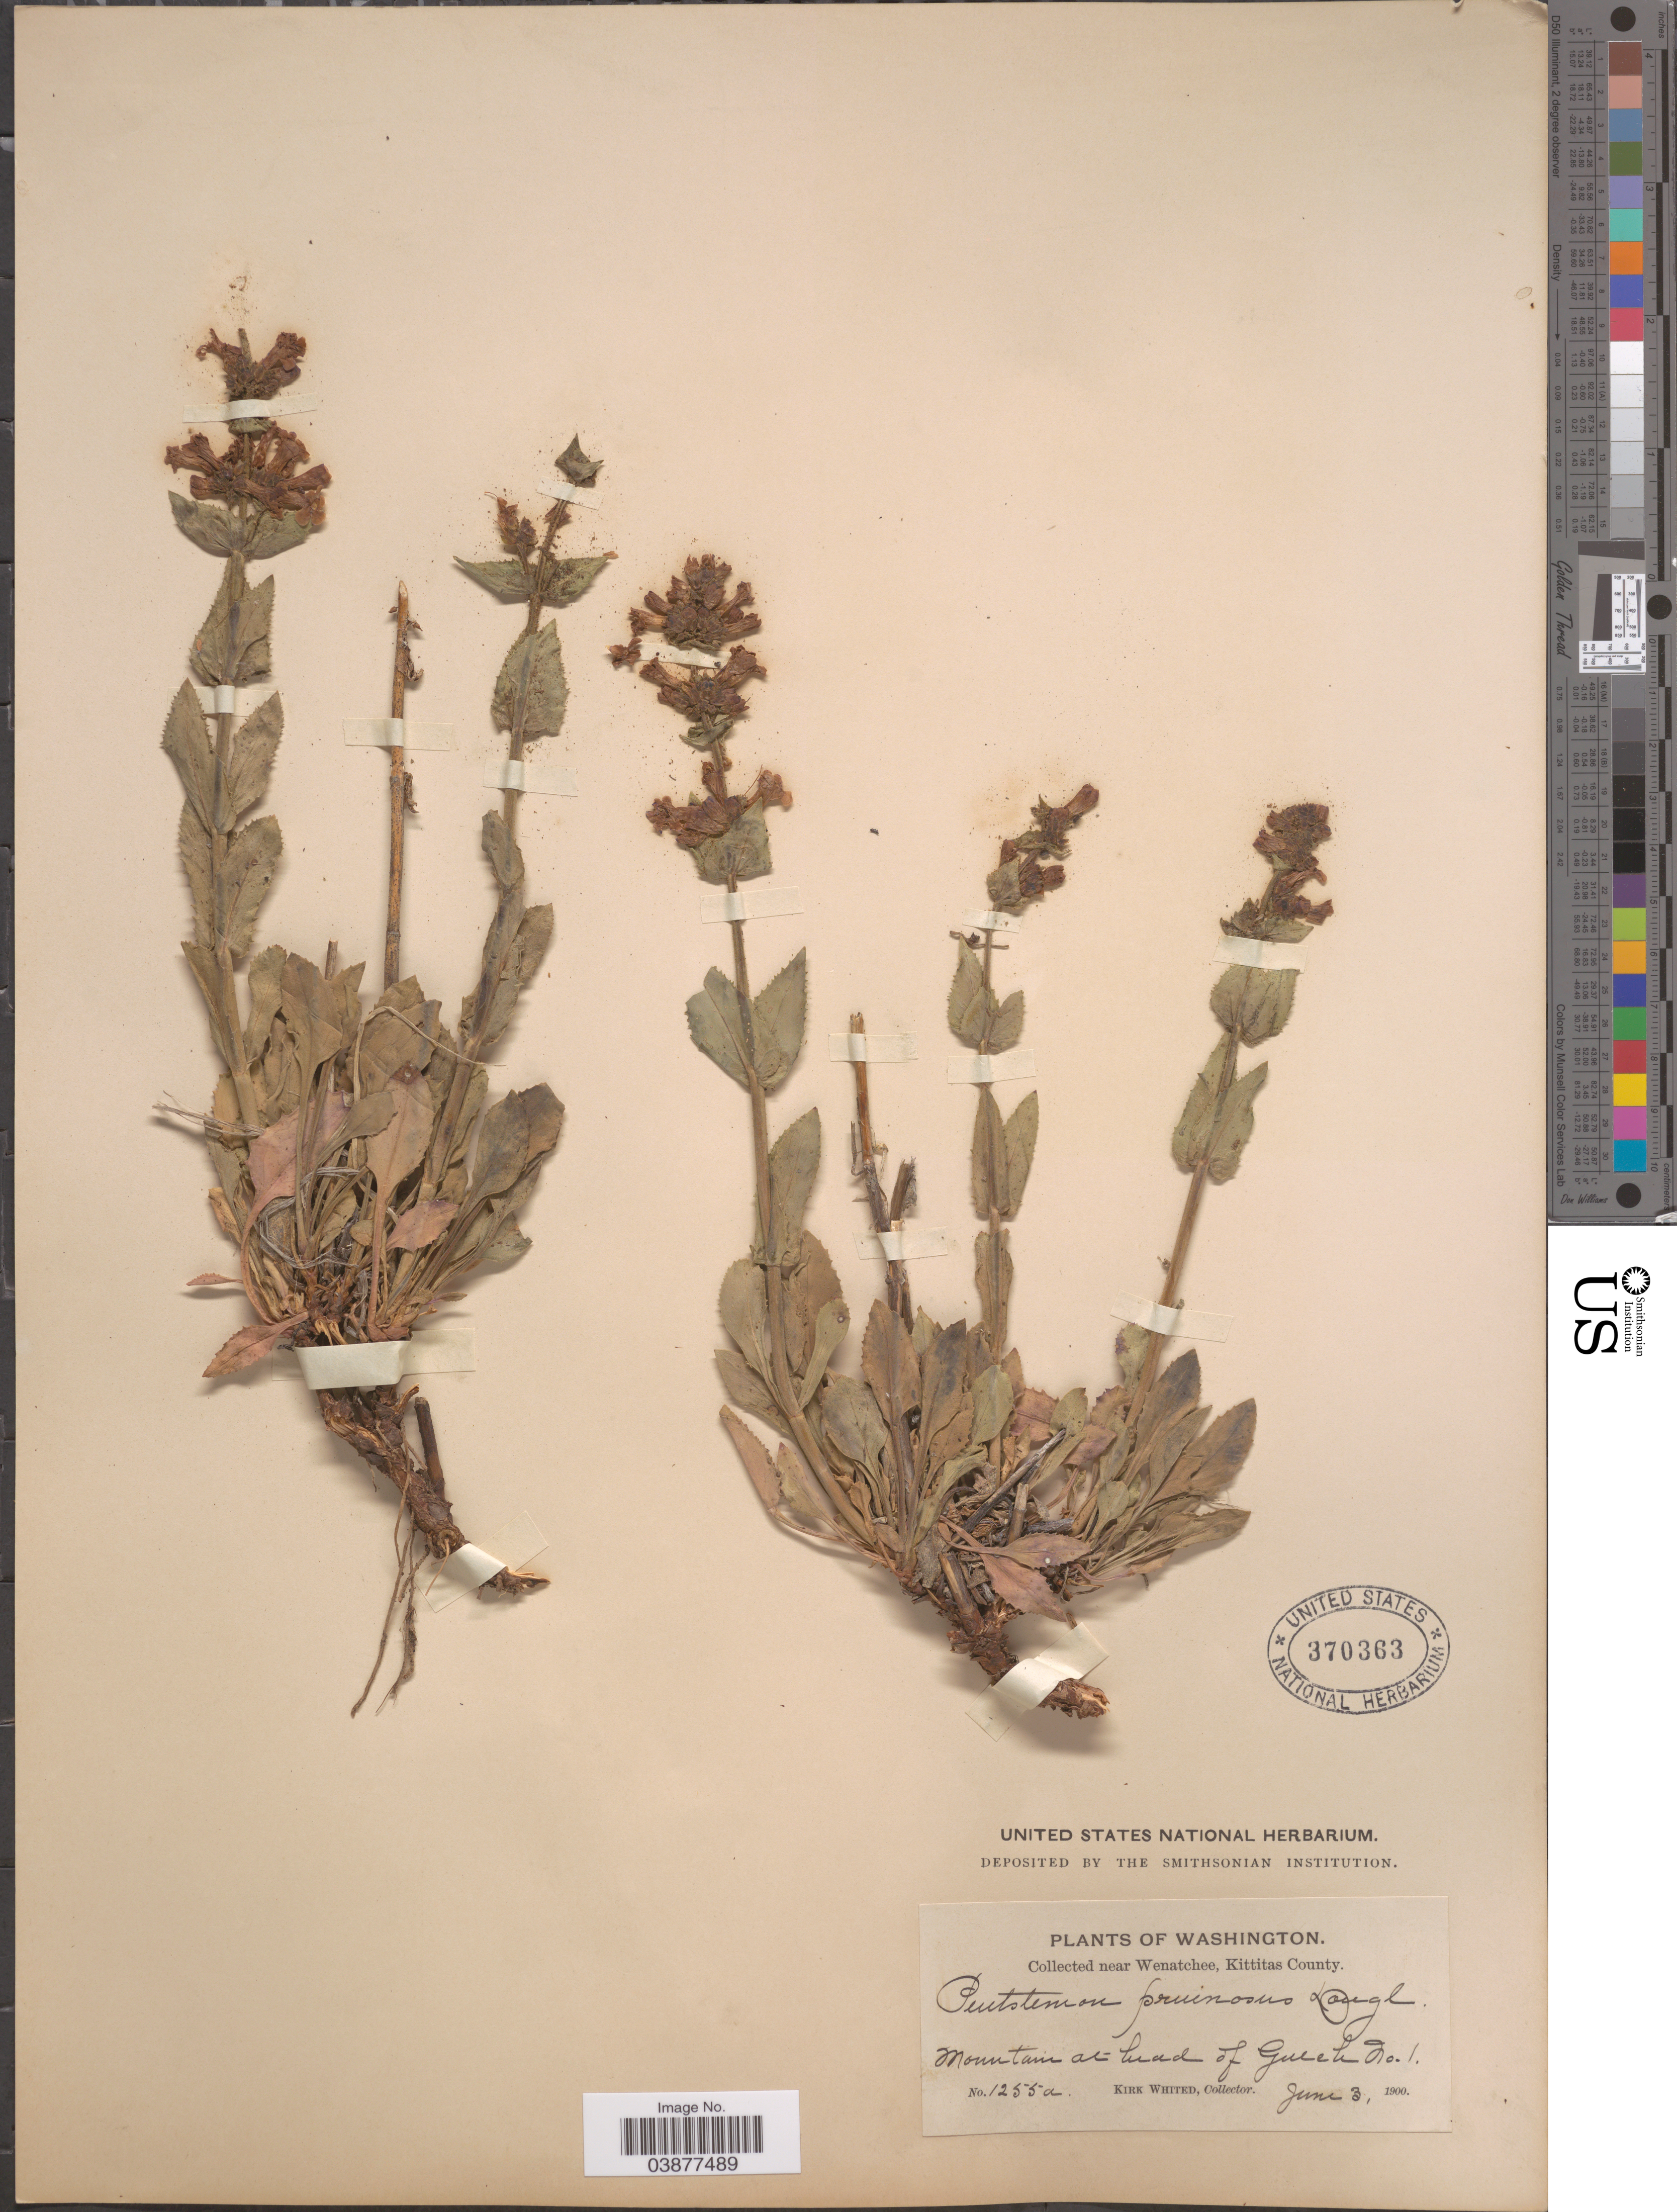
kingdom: Plantae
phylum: Tracheophyta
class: Magnoliopsida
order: Lamiales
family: Plantaginaceae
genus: Penstemon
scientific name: Penstemon pruinosus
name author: Douglas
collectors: K. Whited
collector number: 1255a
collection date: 1900-06-03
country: United States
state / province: Washington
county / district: Kittitas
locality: Near Wenatchee, Kittitas County. Mountain at head of Gulch no. 1.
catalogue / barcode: US 370363